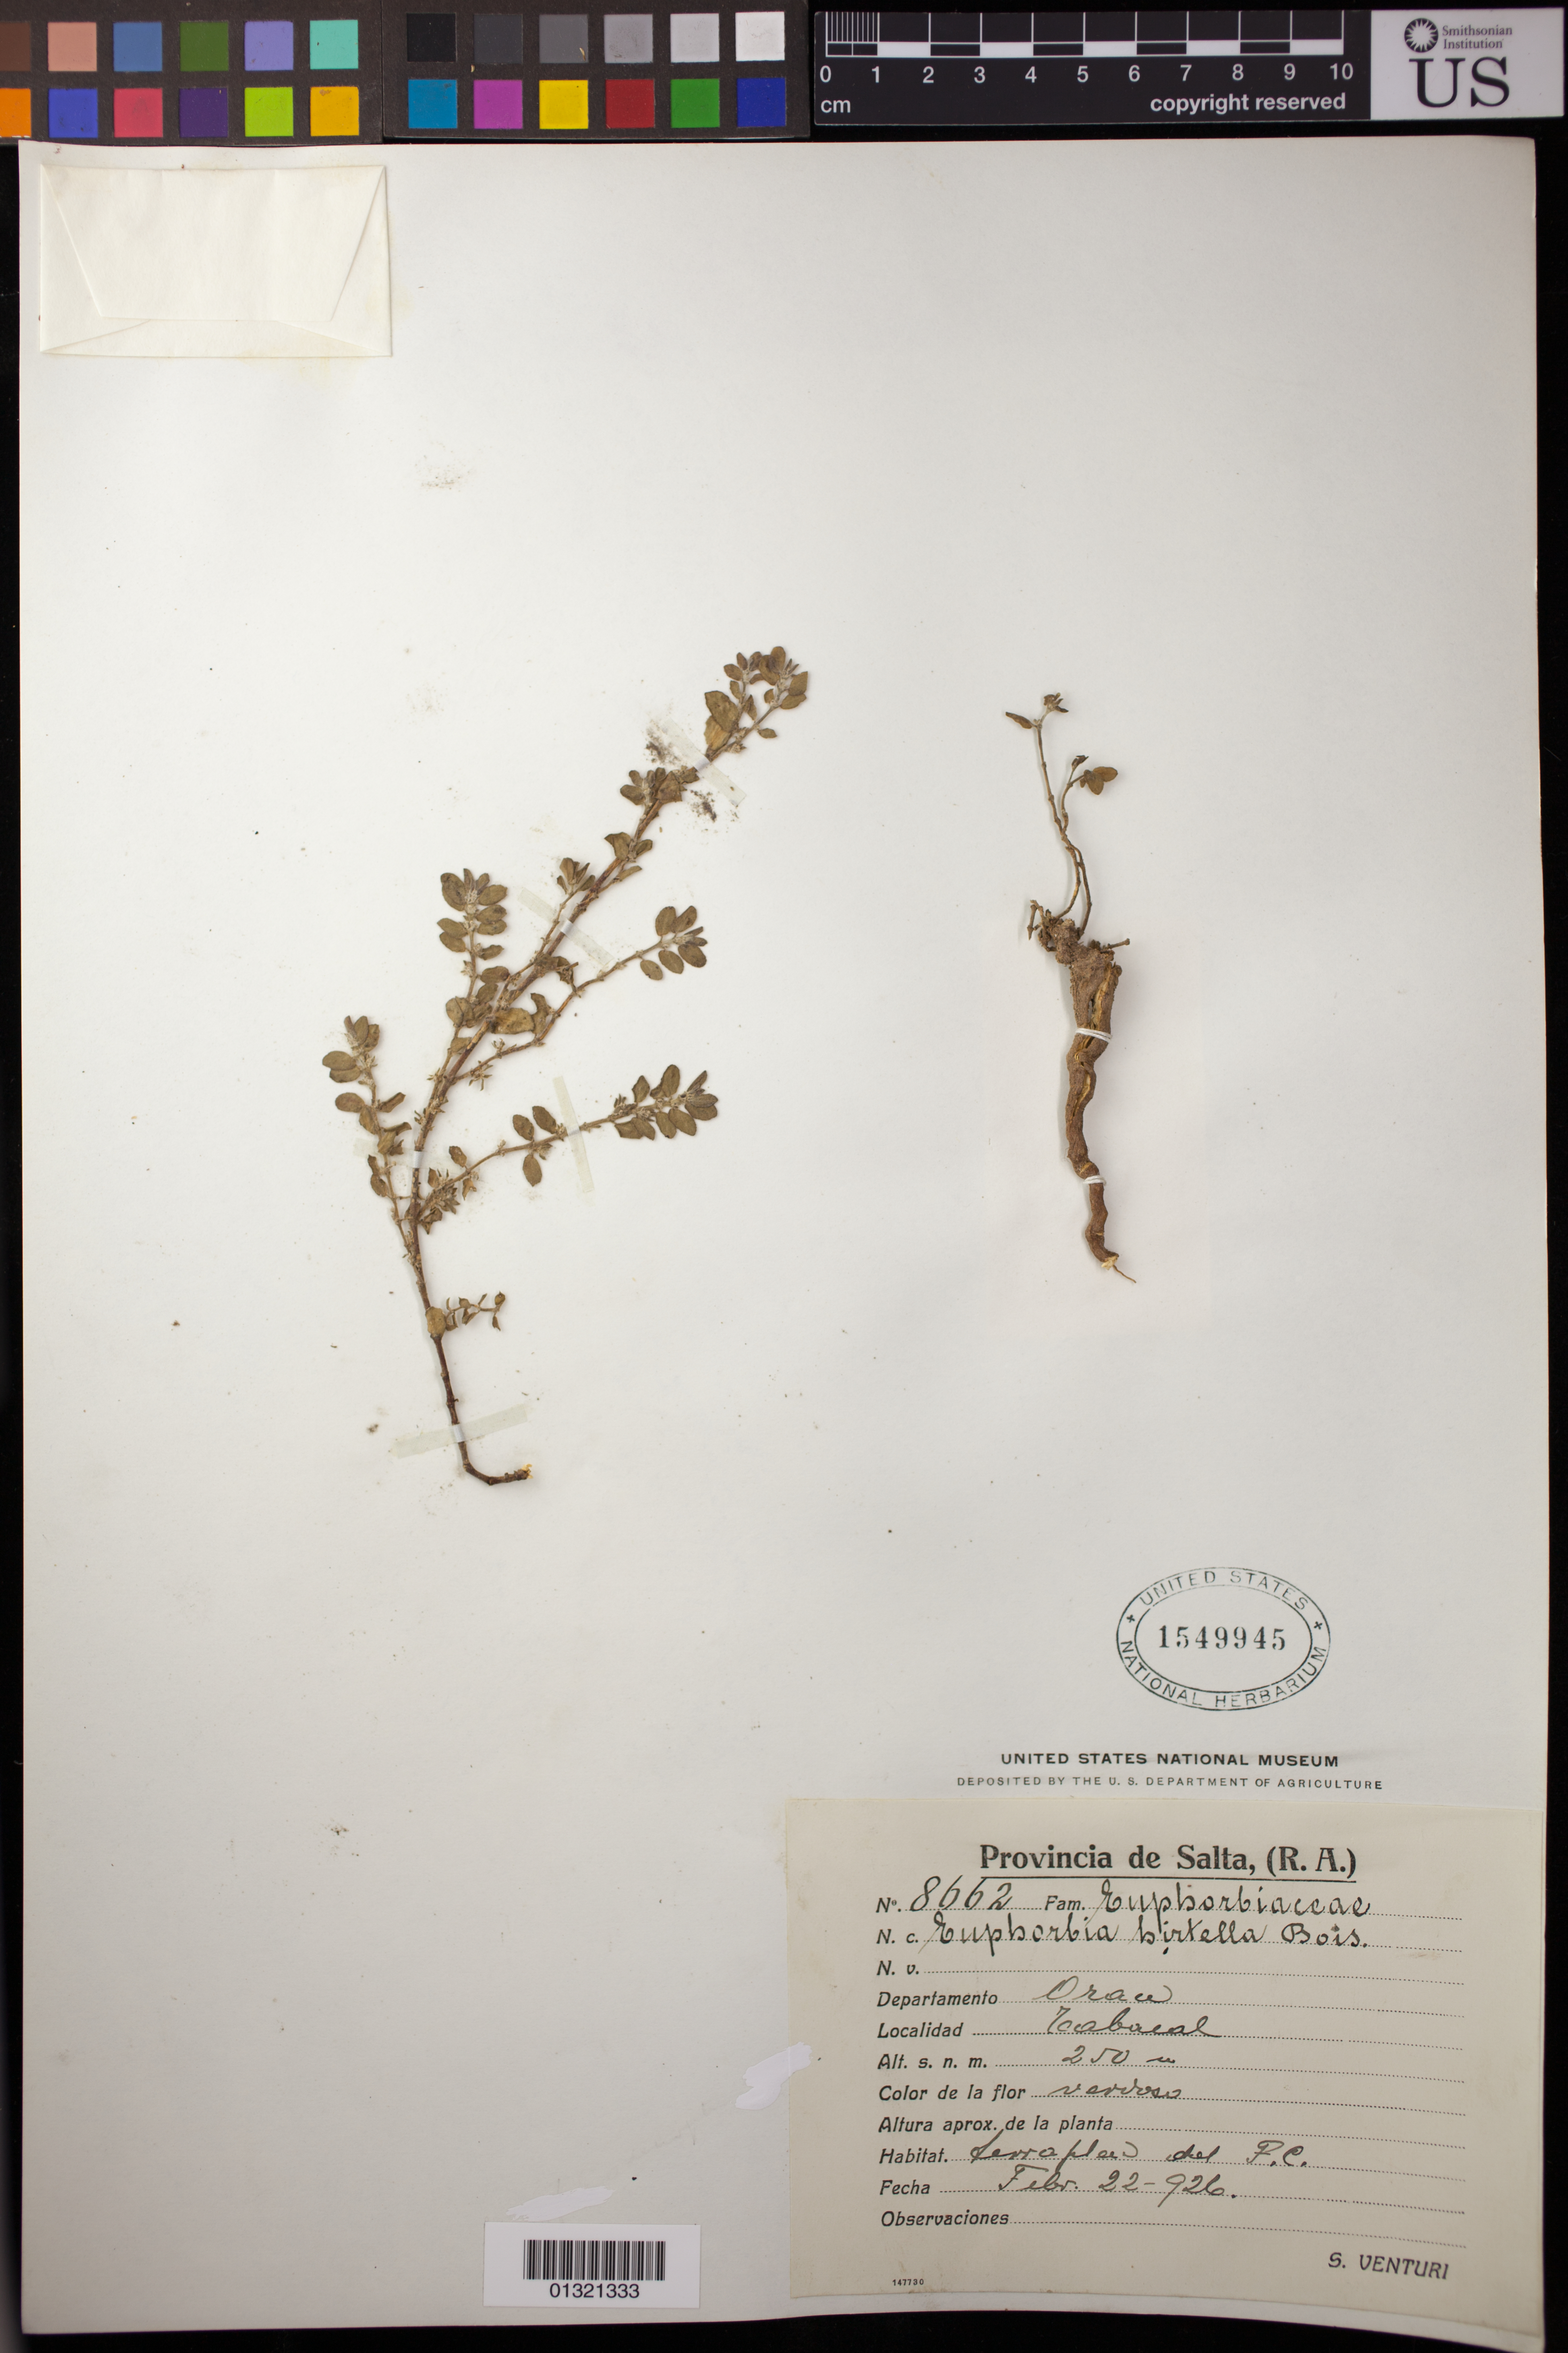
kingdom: Plantae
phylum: Tracheophyta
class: Magnoliopsida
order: Malpighiales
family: Euphorbiaceae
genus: Euphorbia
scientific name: Euphorbia dioeca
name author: Kunth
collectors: S. Venturi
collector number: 8662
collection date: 1926-02-22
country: Argentina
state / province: Salta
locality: Oran, Tabacal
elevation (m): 250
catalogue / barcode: US 1549945